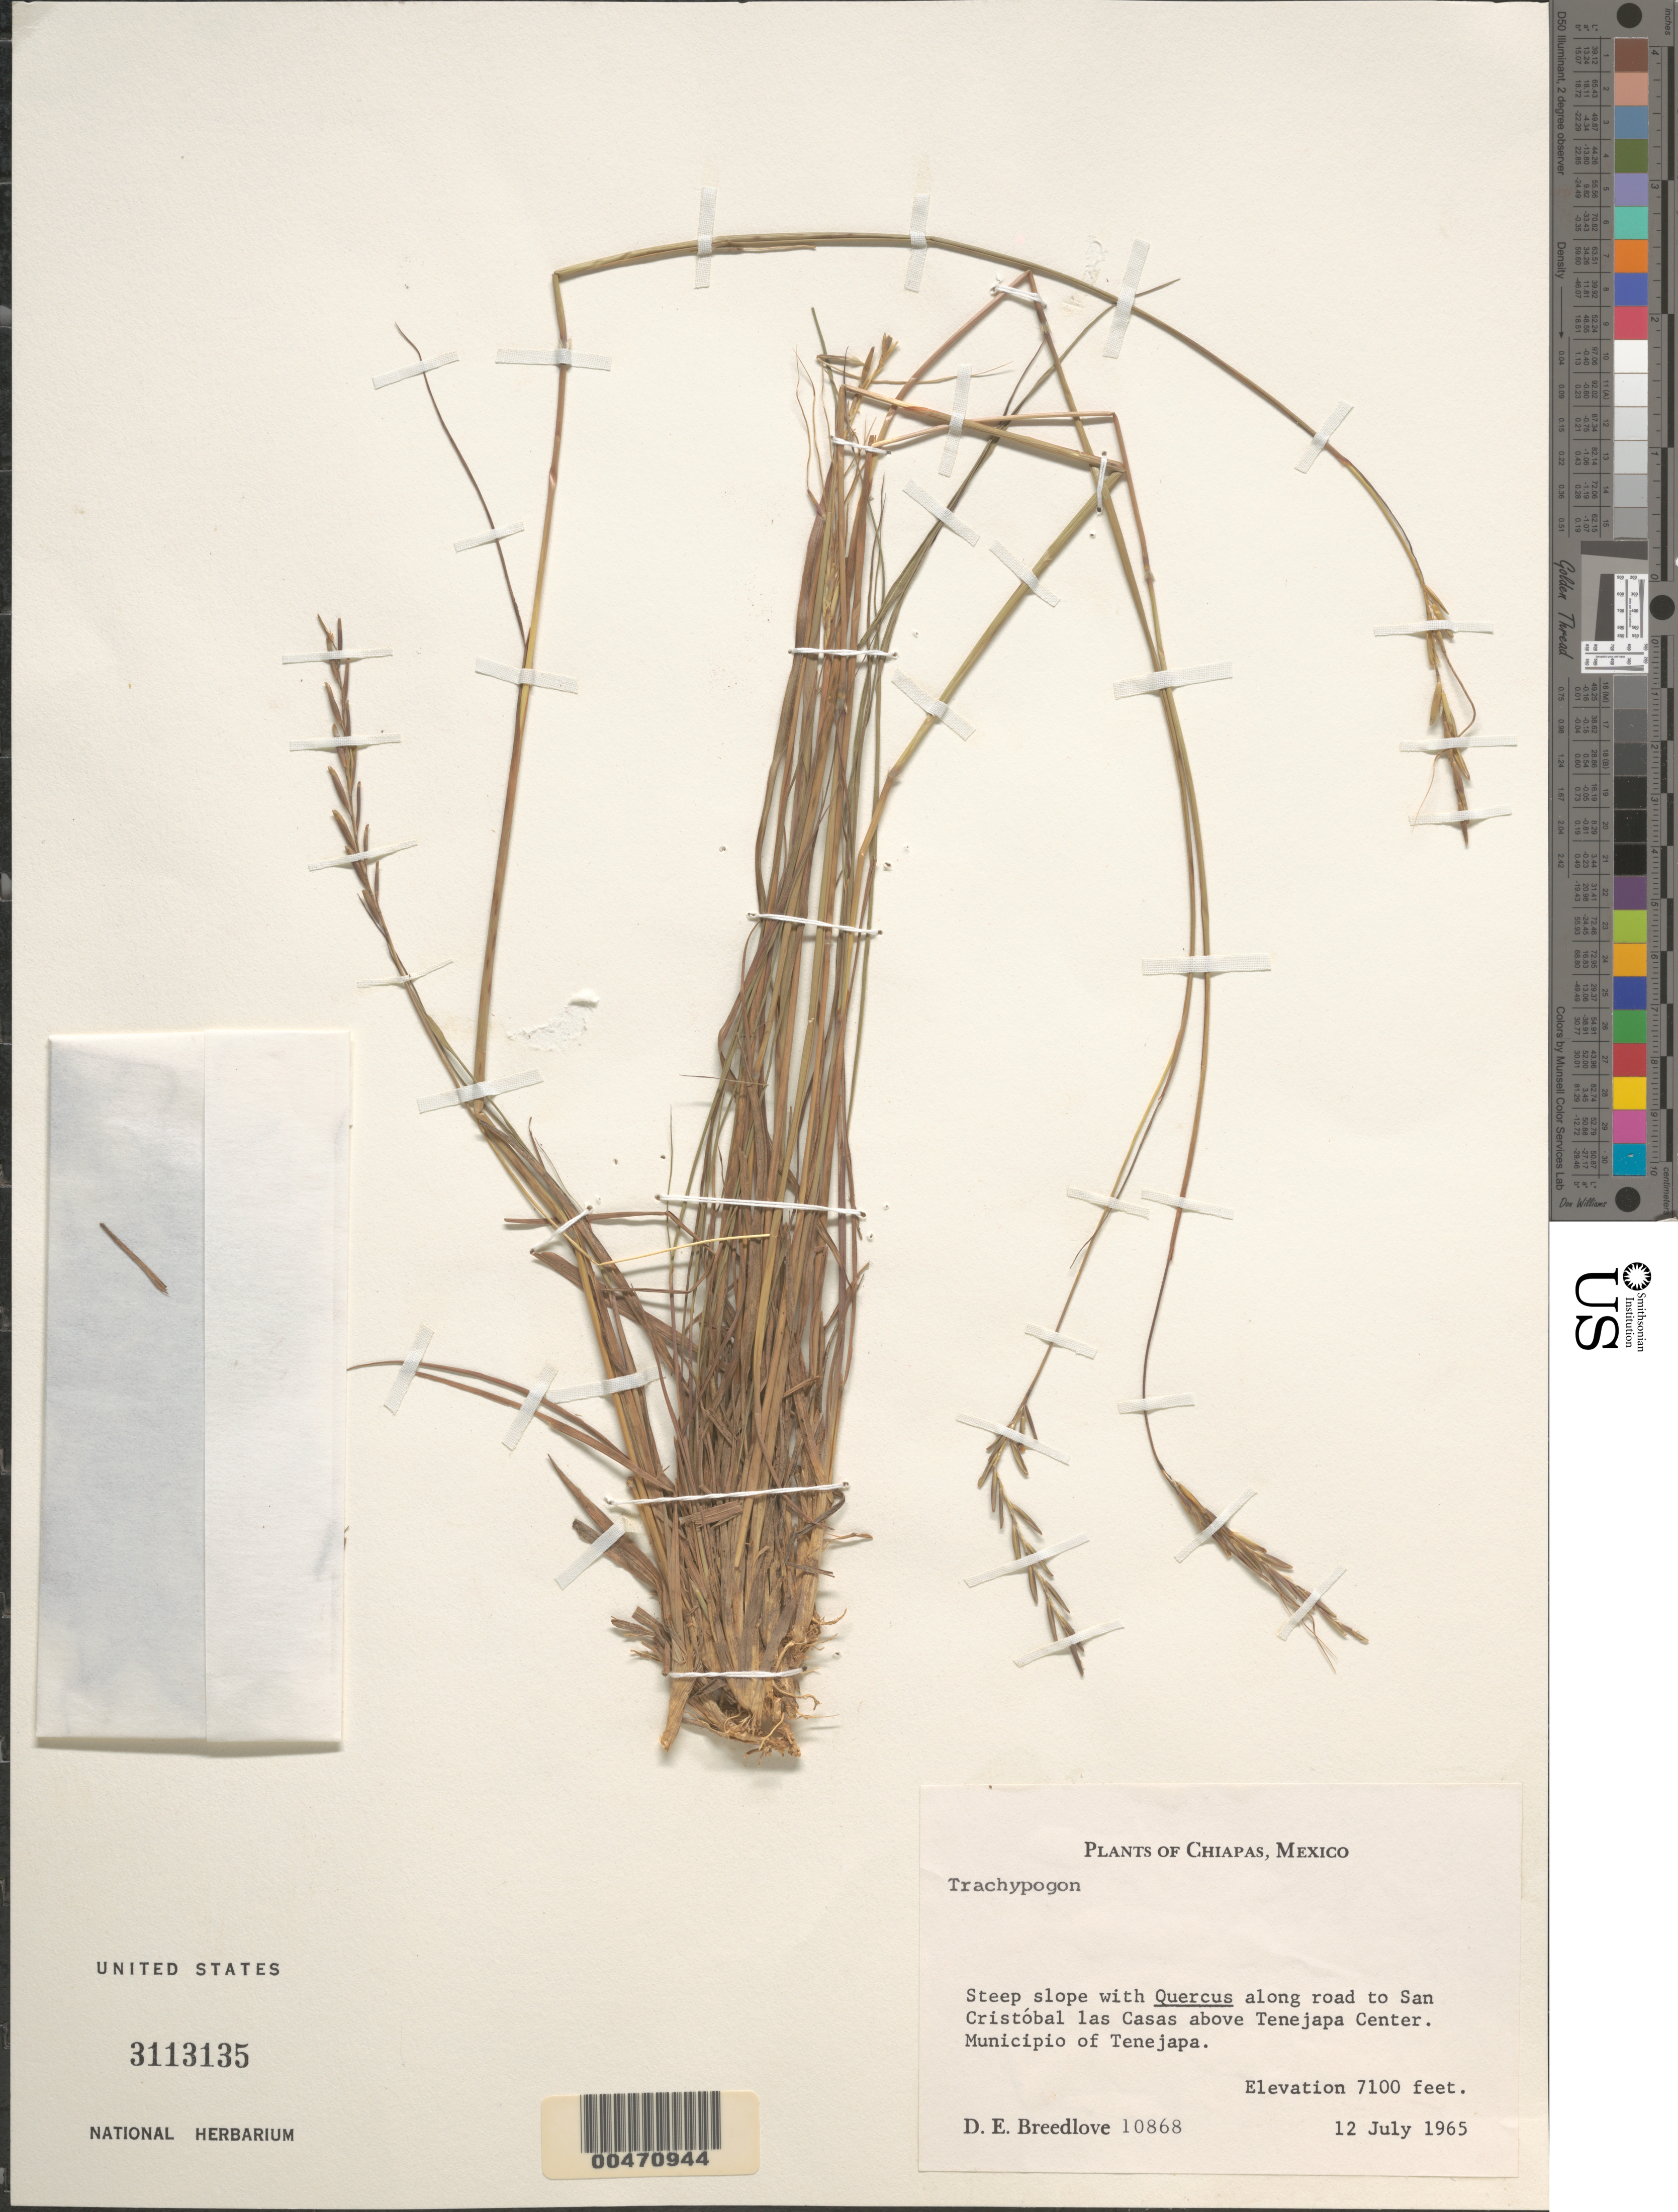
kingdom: Plantae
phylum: Tracheophyta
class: Liliopsida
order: Poales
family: Poaceae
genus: Trachypogon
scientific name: Trachypogon montufari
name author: (Kunth) Nees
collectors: D. E. Breedlove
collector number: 10868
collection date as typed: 12 Jul 1965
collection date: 1965-07-12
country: Mexico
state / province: Chiapas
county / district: Tenejapa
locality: Along rd to San Cristóbal las Casas above Tenejapa center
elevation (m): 2164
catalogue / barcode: US 3113135